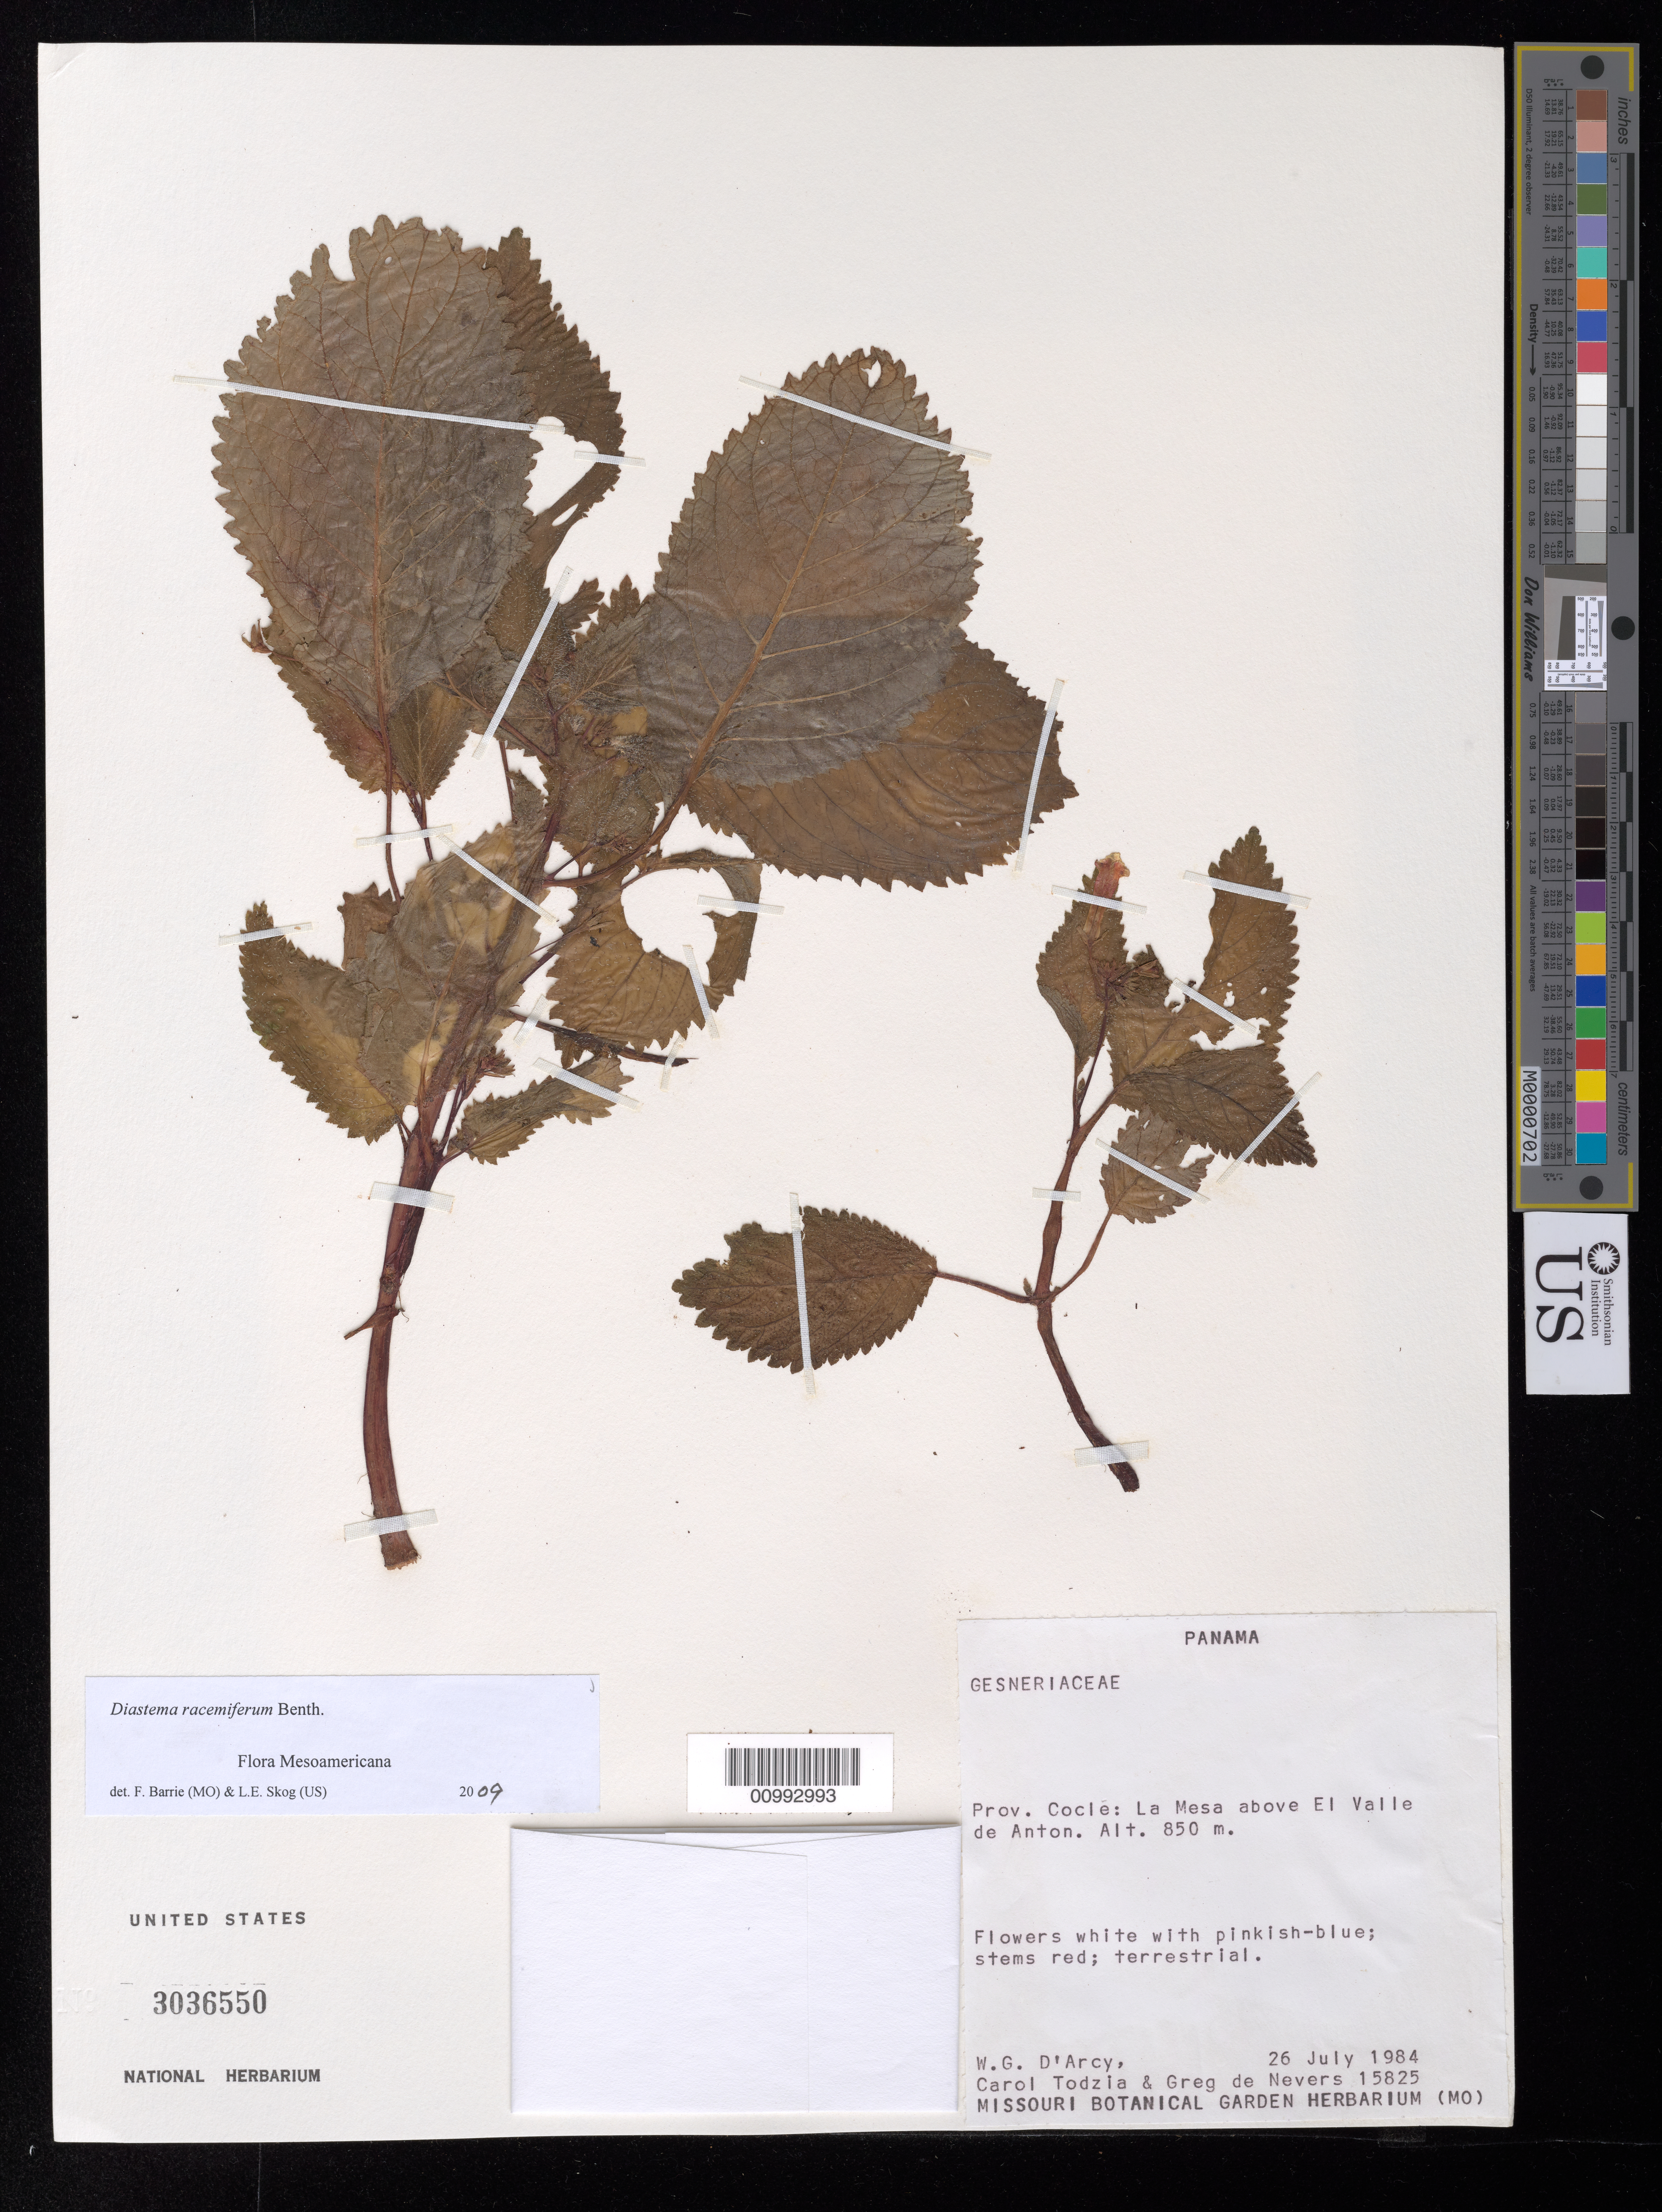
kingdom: Plantae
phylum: Tracheophyta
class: Magnoliopsida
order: Lamiales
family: Gesneriaceae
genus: Diastema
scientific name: Diastema racemiferum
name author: Benth.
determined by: Barrie, F. R.; Skog, Laurence E.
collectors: W. G. D'Arcy, C. A. Todzia & G. C. de Nevers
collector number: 15825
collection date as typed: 26 Jul 1984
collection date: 1984-07-26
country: Panama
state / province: Coclé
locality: Prov. Cocle: La Mesa above El Valle de Anton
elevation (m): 850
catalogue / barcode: US 3036550